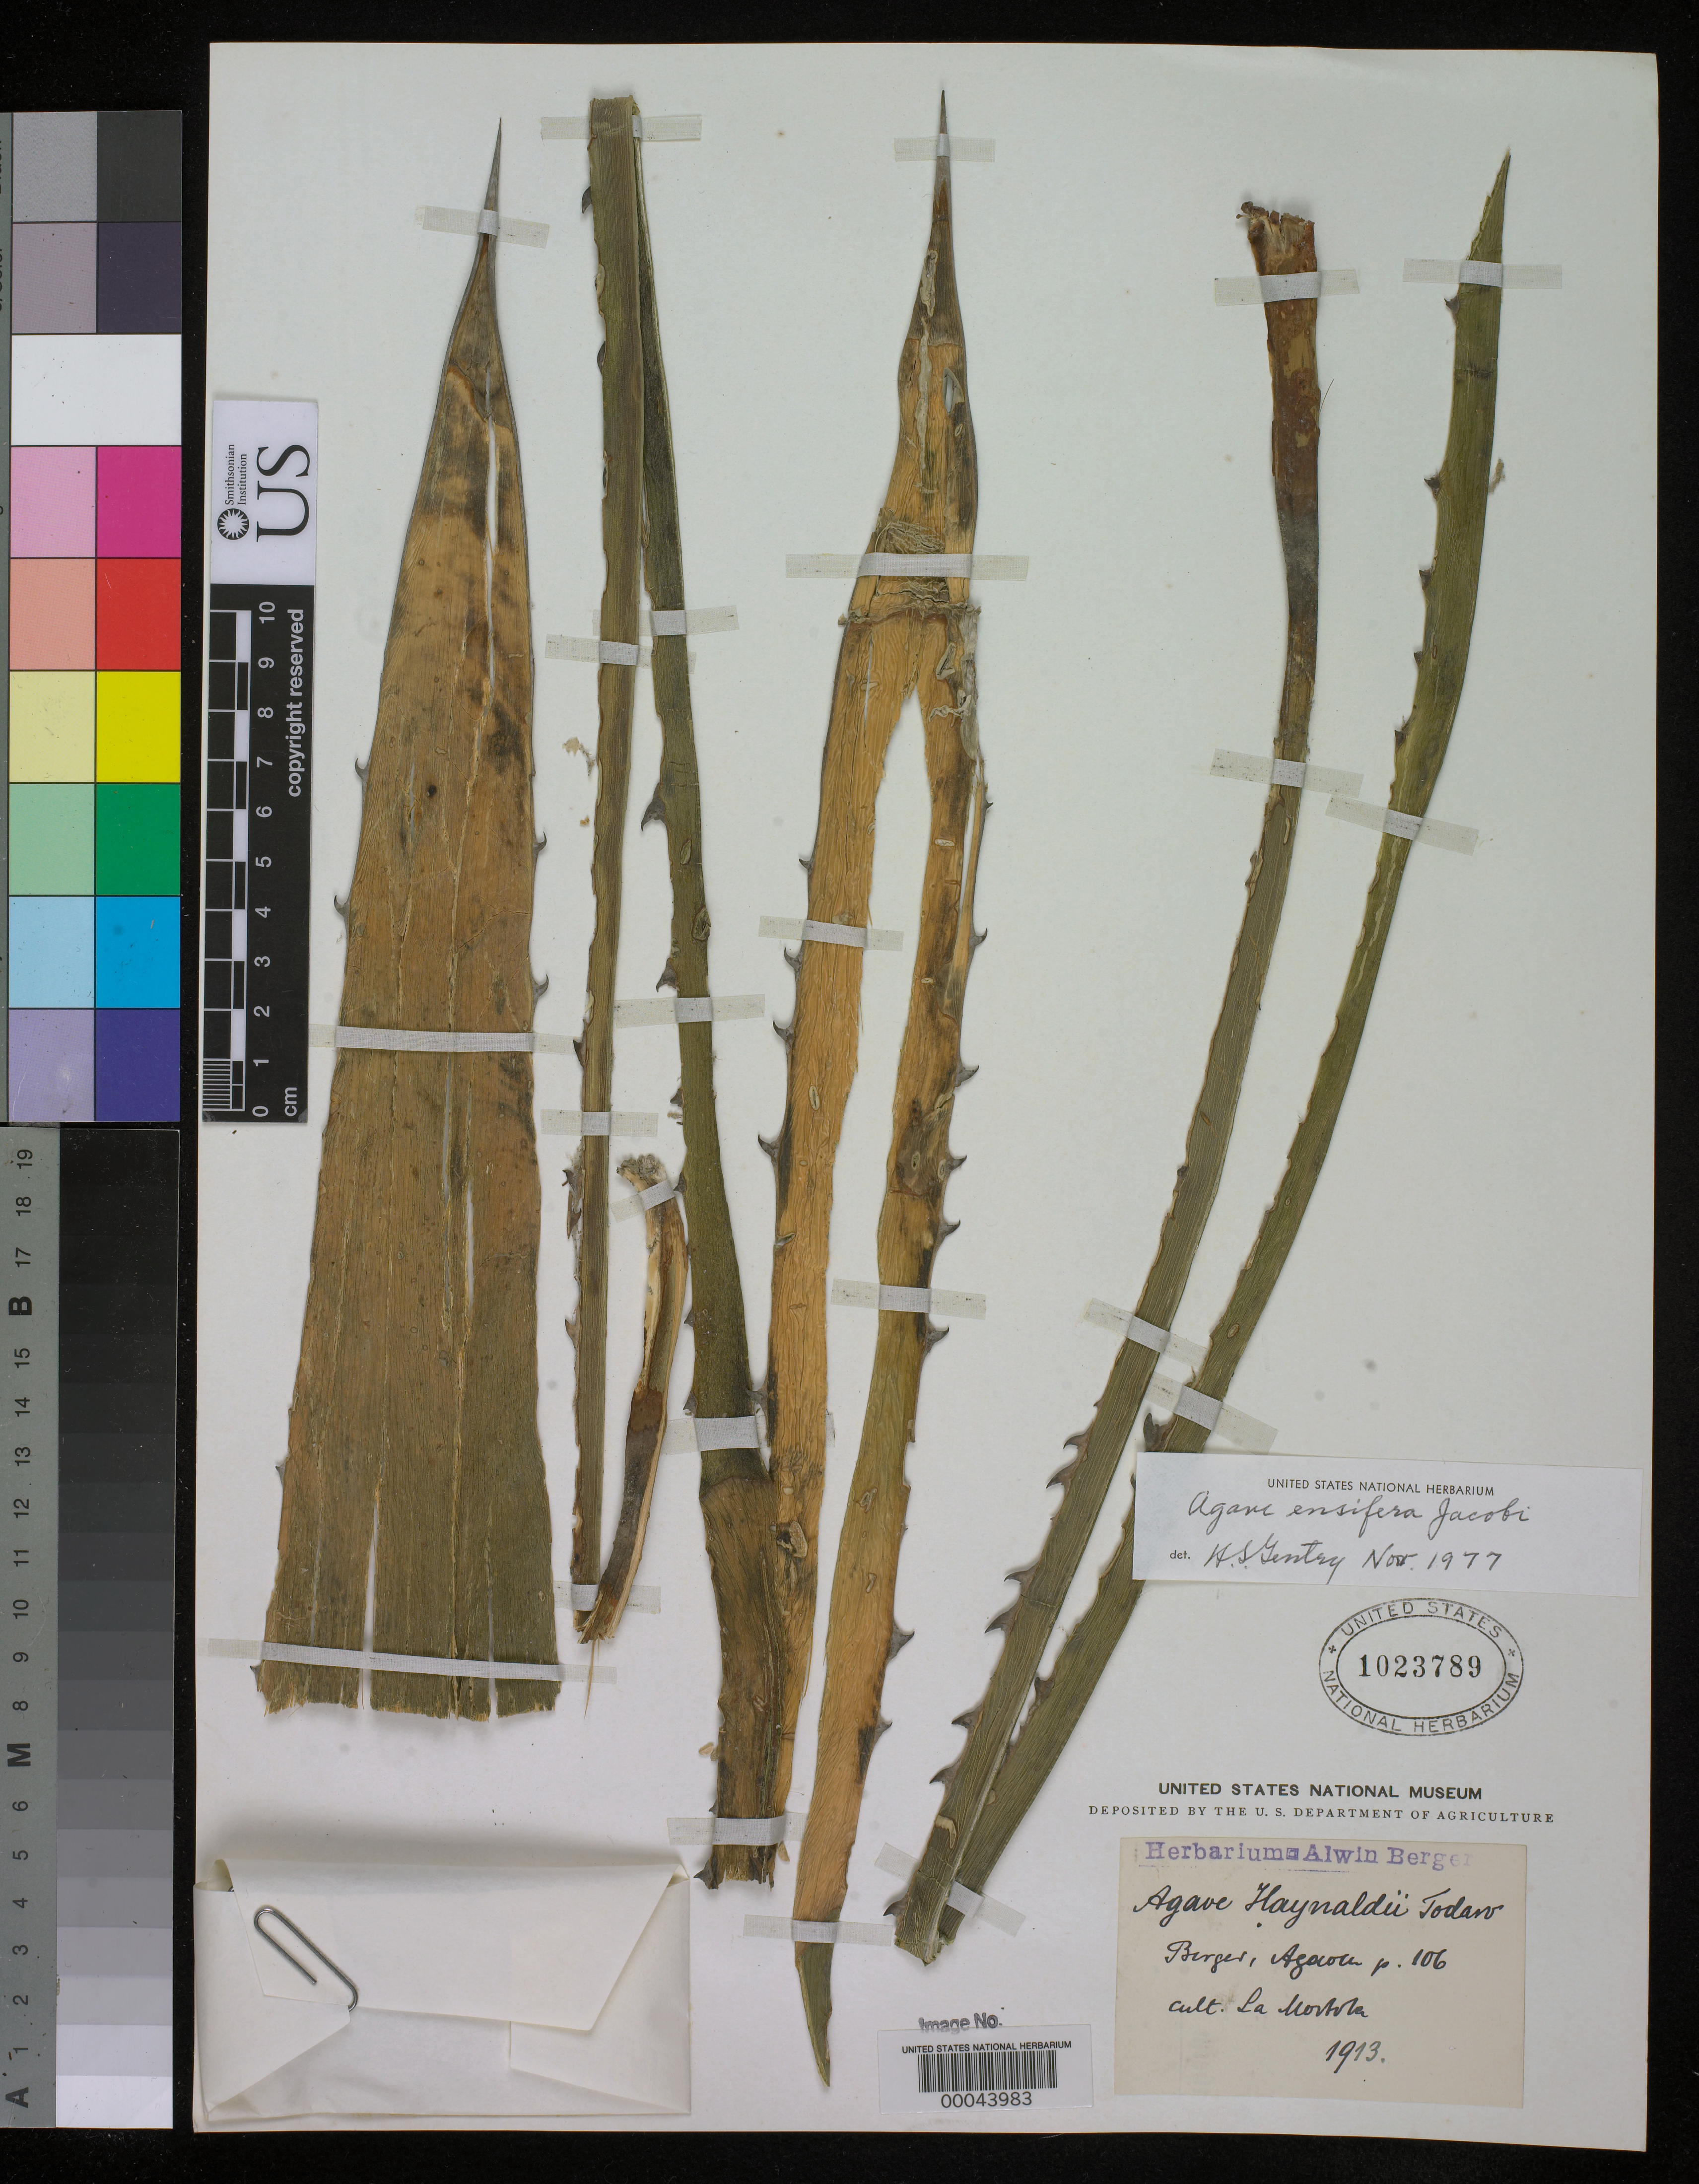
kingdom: Plantae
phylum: Tracheophyta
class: Liliopsida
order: Asparagales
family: Asparagaceae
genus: Agave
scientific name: Agave ensifera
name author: Jacobi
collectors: ex herb. A. Berger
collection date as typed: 1913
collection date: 1913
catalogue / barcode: US 1023789